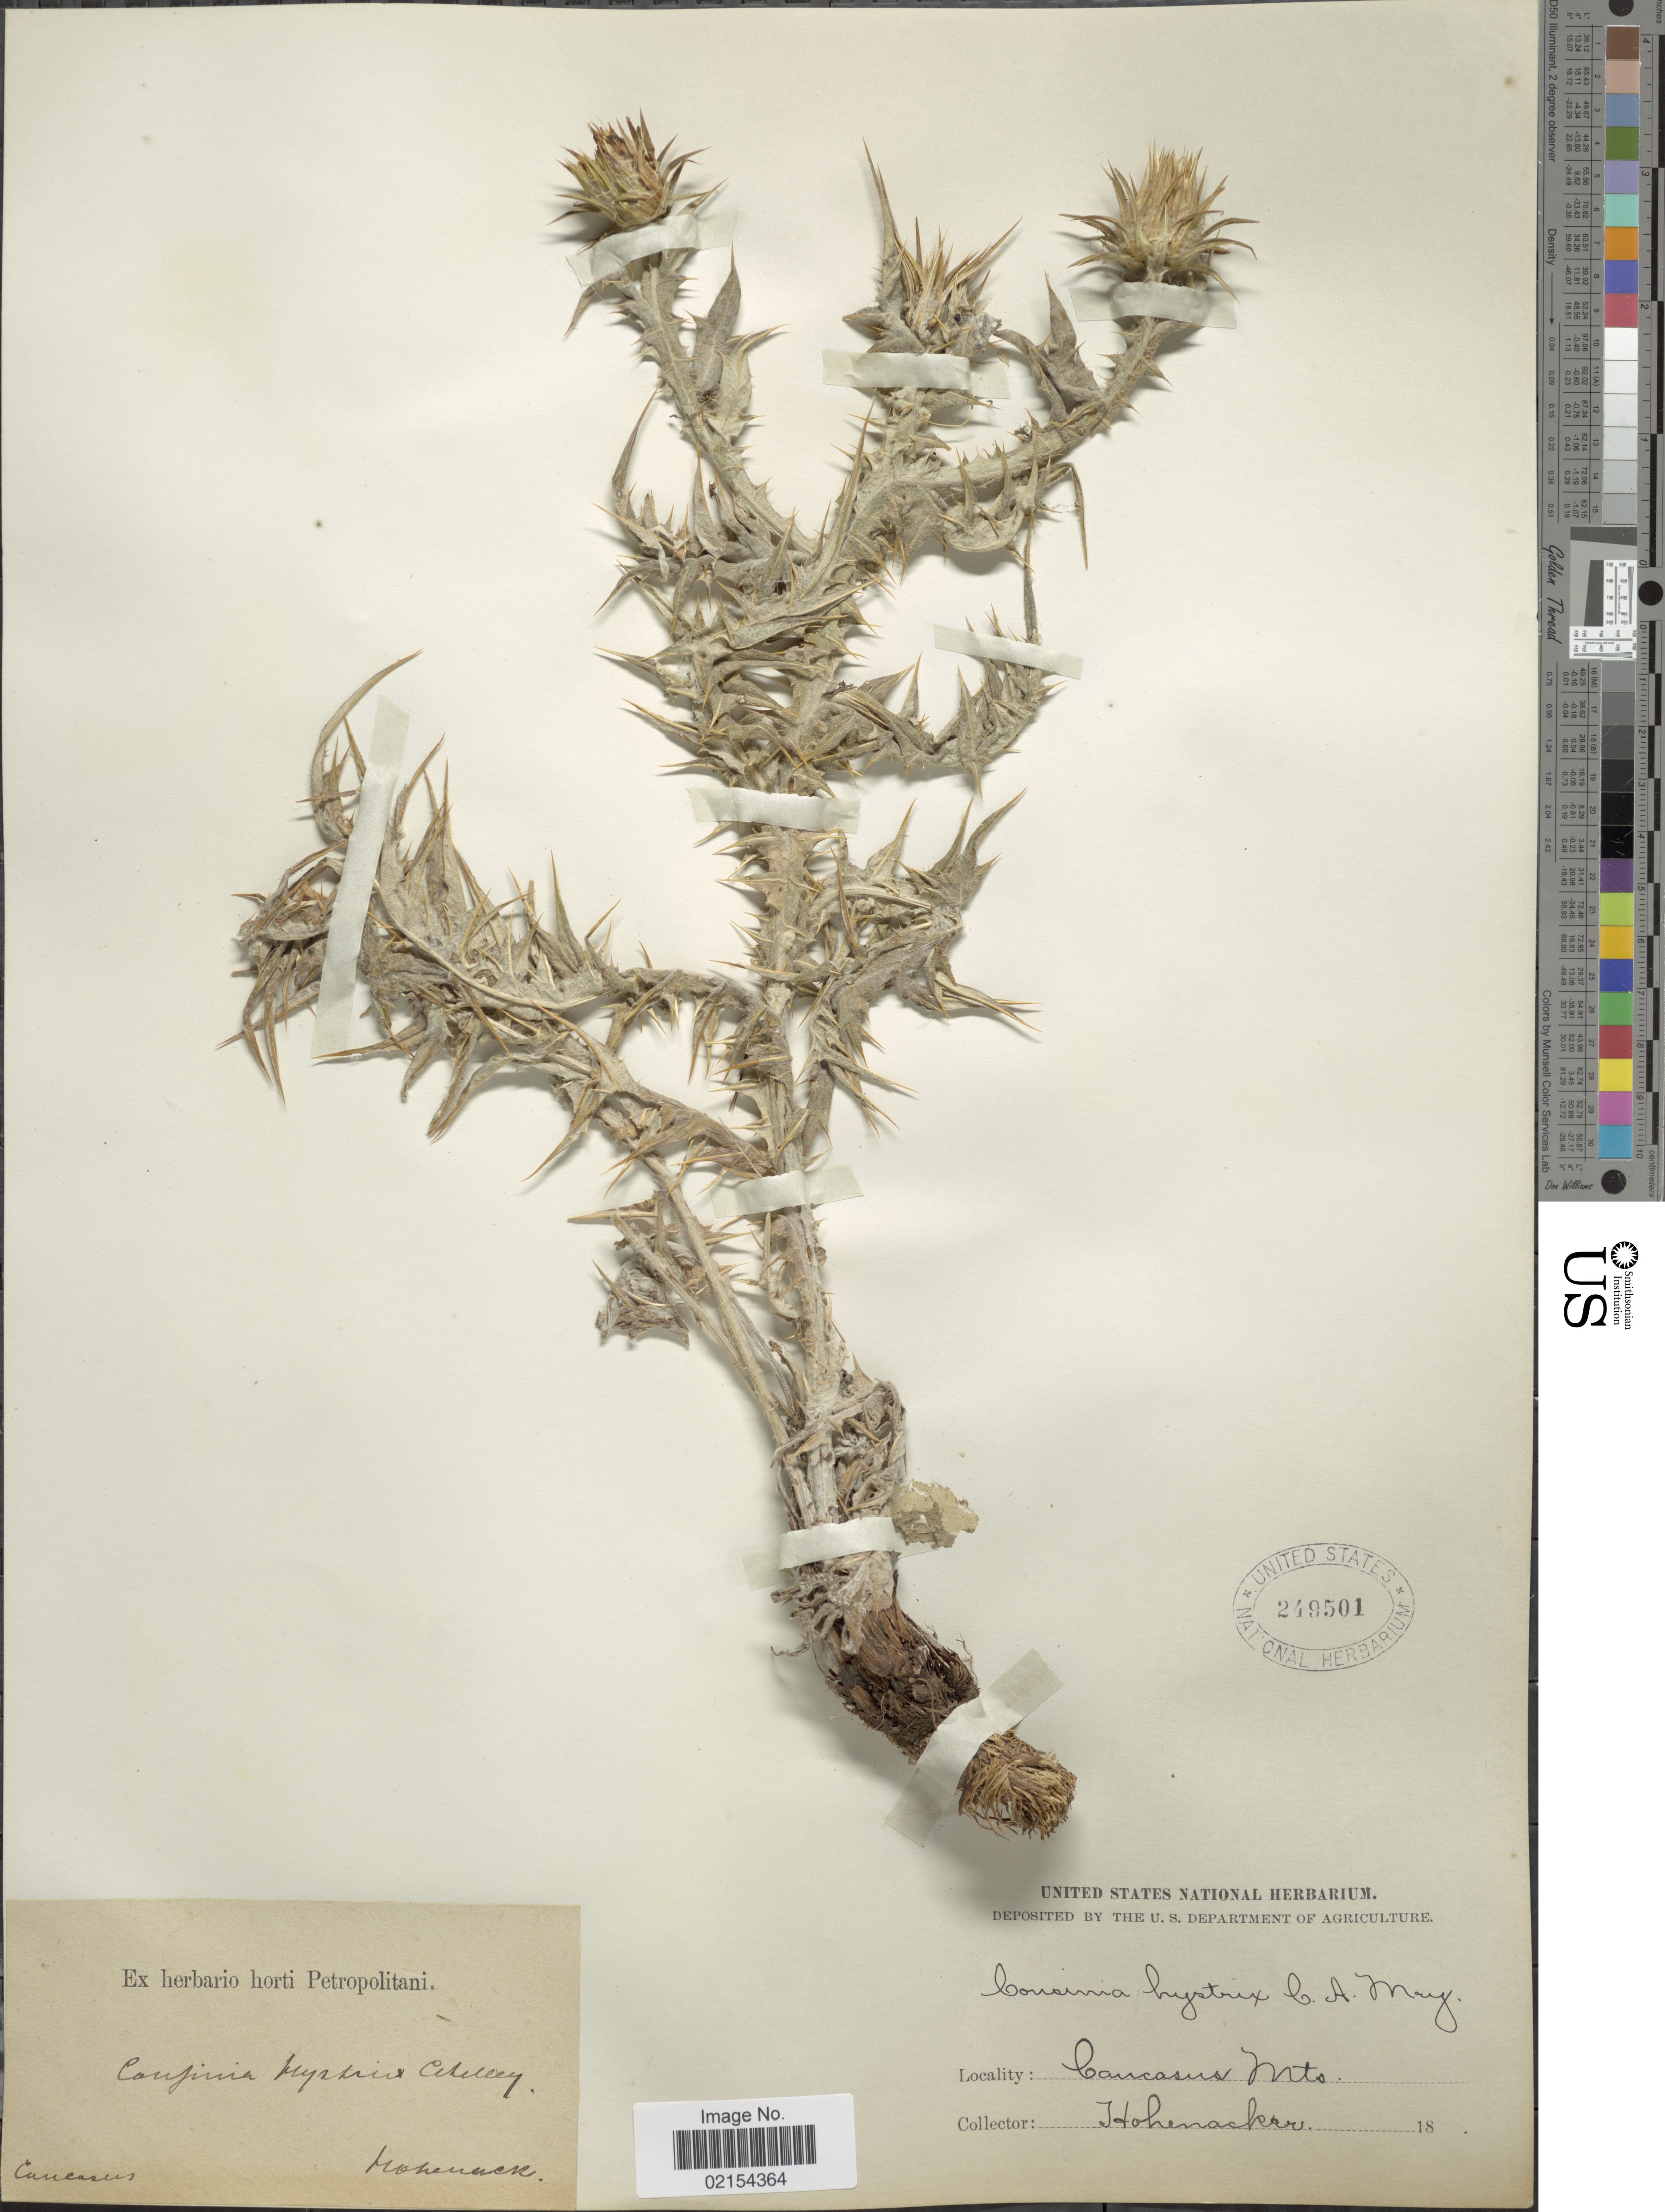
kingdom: Plantae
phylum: Tracheophyta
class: Magnoliopsida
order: Asterales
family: Asteraceae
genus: Cousinia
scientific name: Cousinia pterocaulos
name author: (C.A. Mey.) Rech. f.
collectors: Hohenacker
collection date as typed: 18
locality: Caucasus Mtns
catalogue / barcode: US 249501